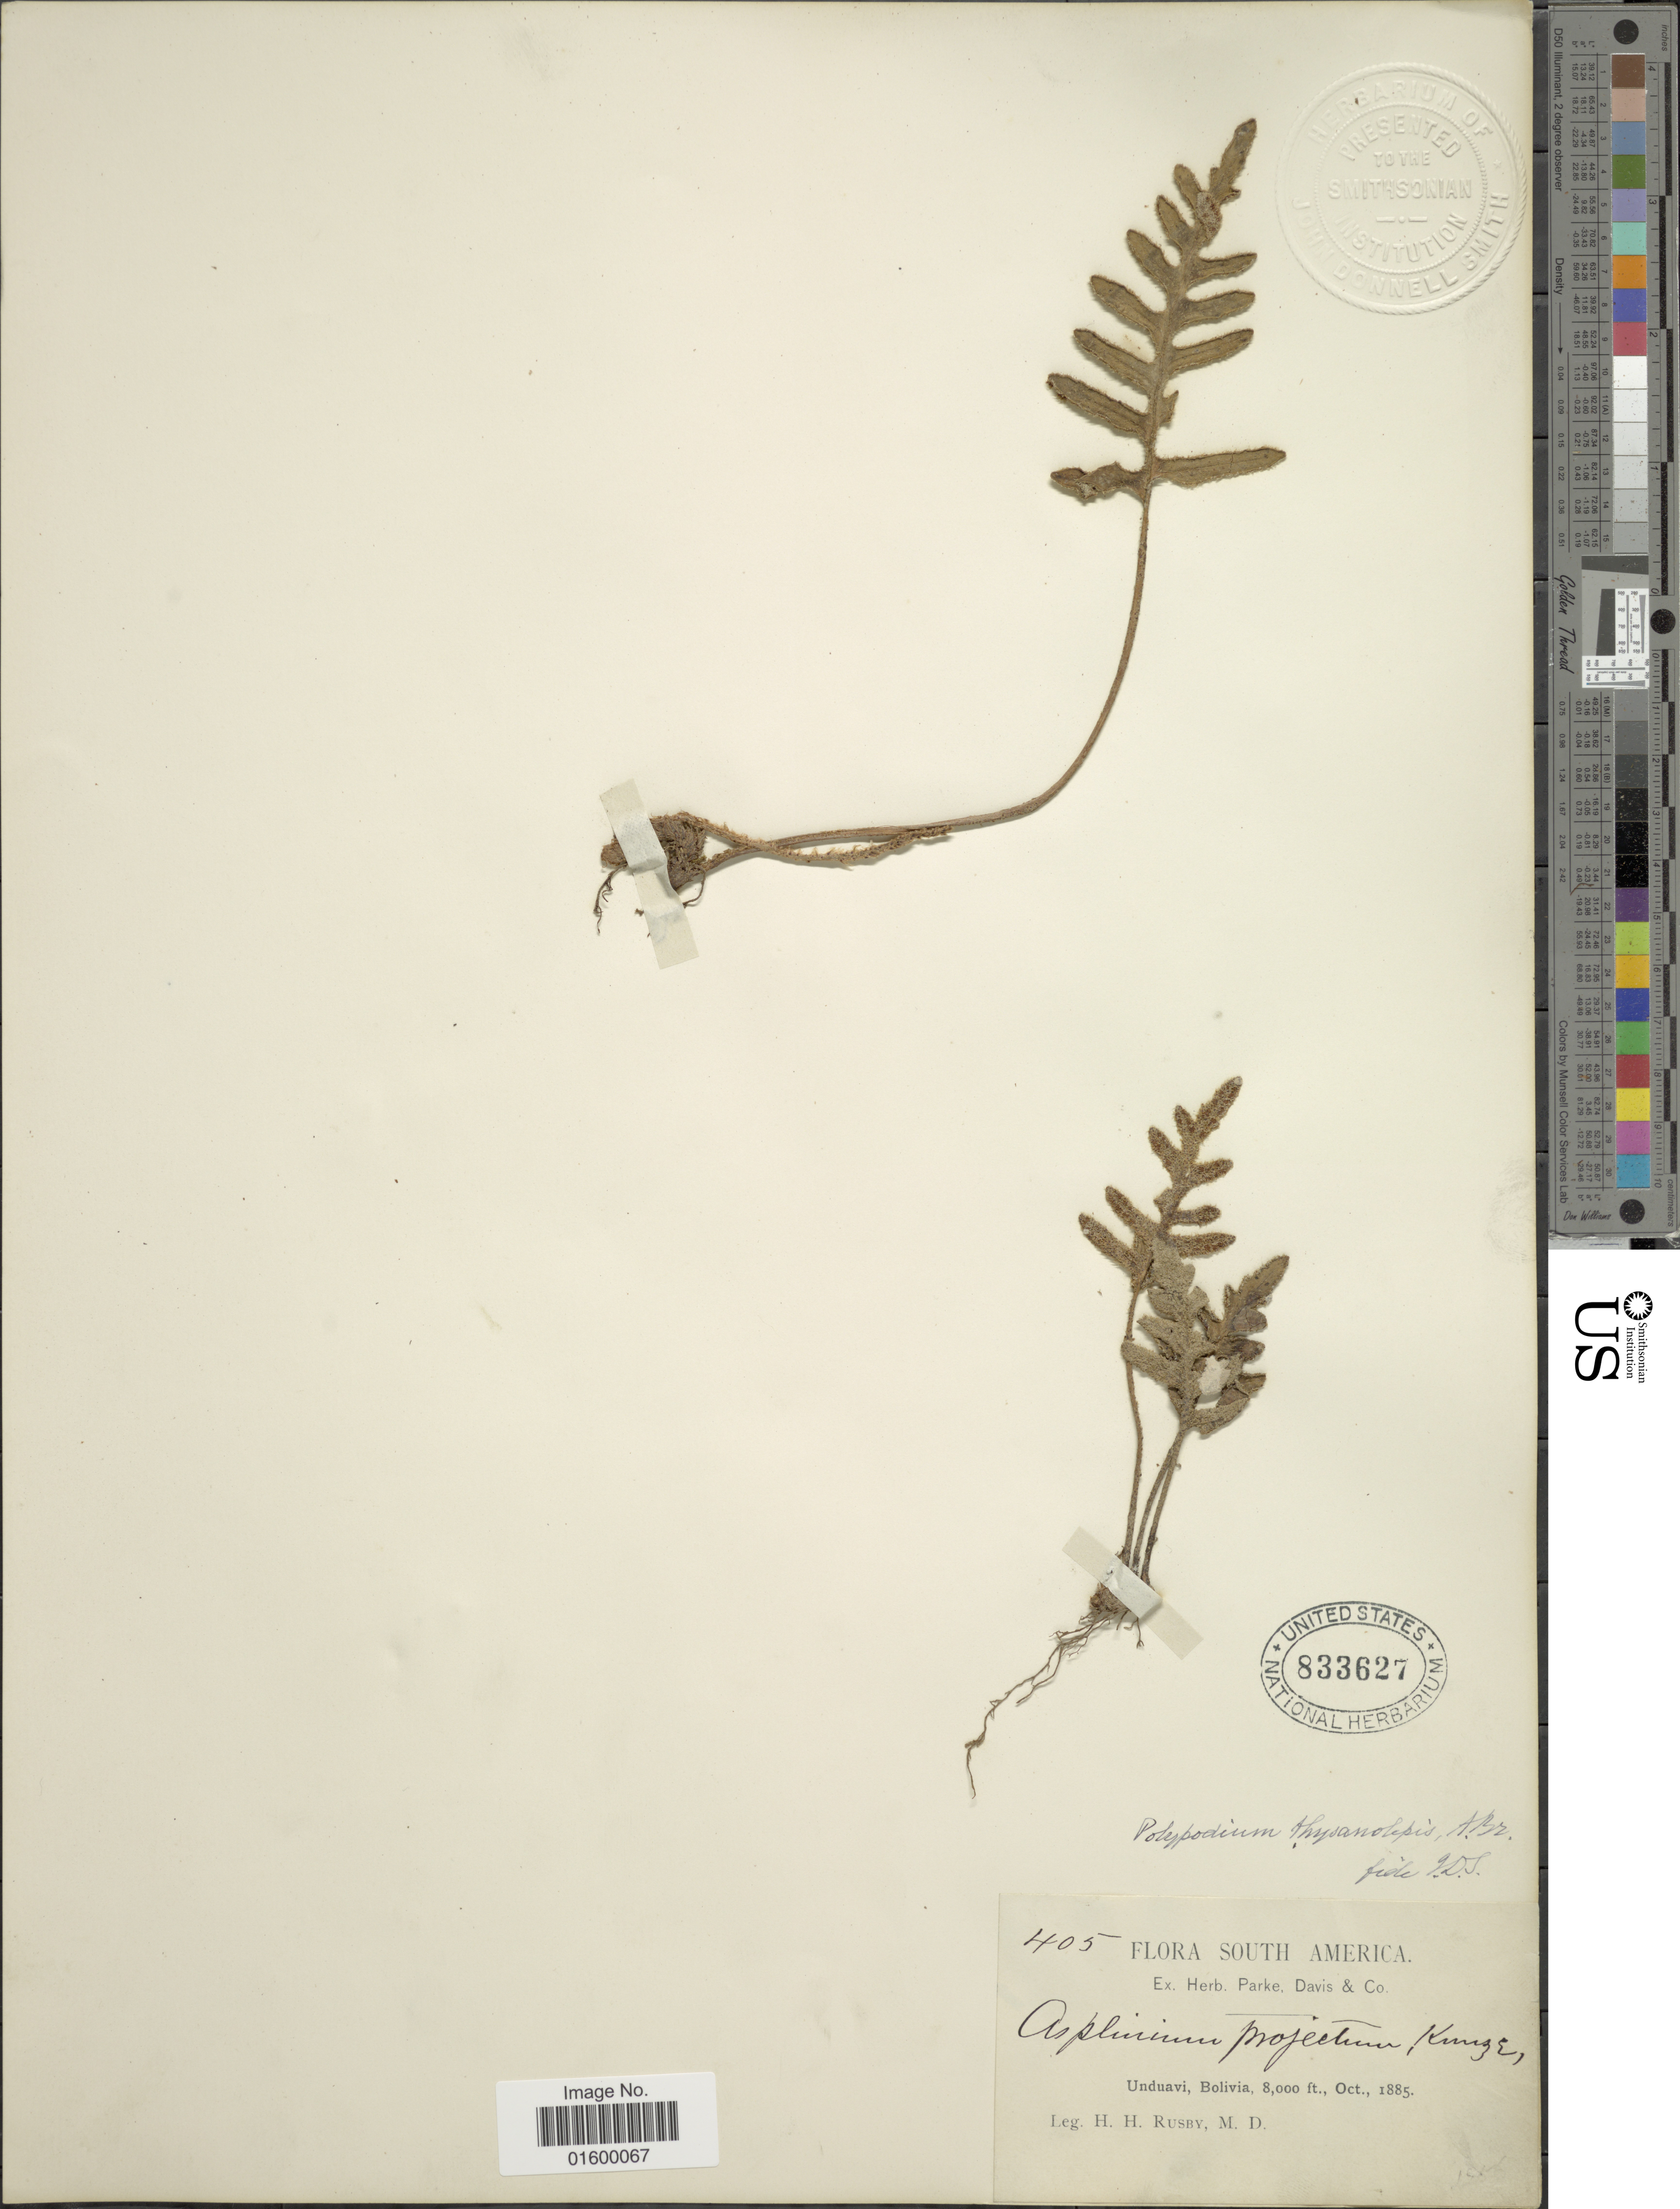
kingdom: Plantae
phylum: Tracheophyta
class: Polypodiopsida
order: Polypodiales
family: Polypodiaceae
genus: Pleopeltis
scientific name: Pleopeltis thyssanolepis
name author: (A. Braun ex Klotzsch) E.G. Andrews & Windham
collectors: H. H. Rusby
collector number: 405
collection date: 1885-10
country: Bolivia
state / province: La Paz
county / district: Nor Yungas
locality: Unduavi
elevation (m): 2438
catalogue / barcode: US 833627